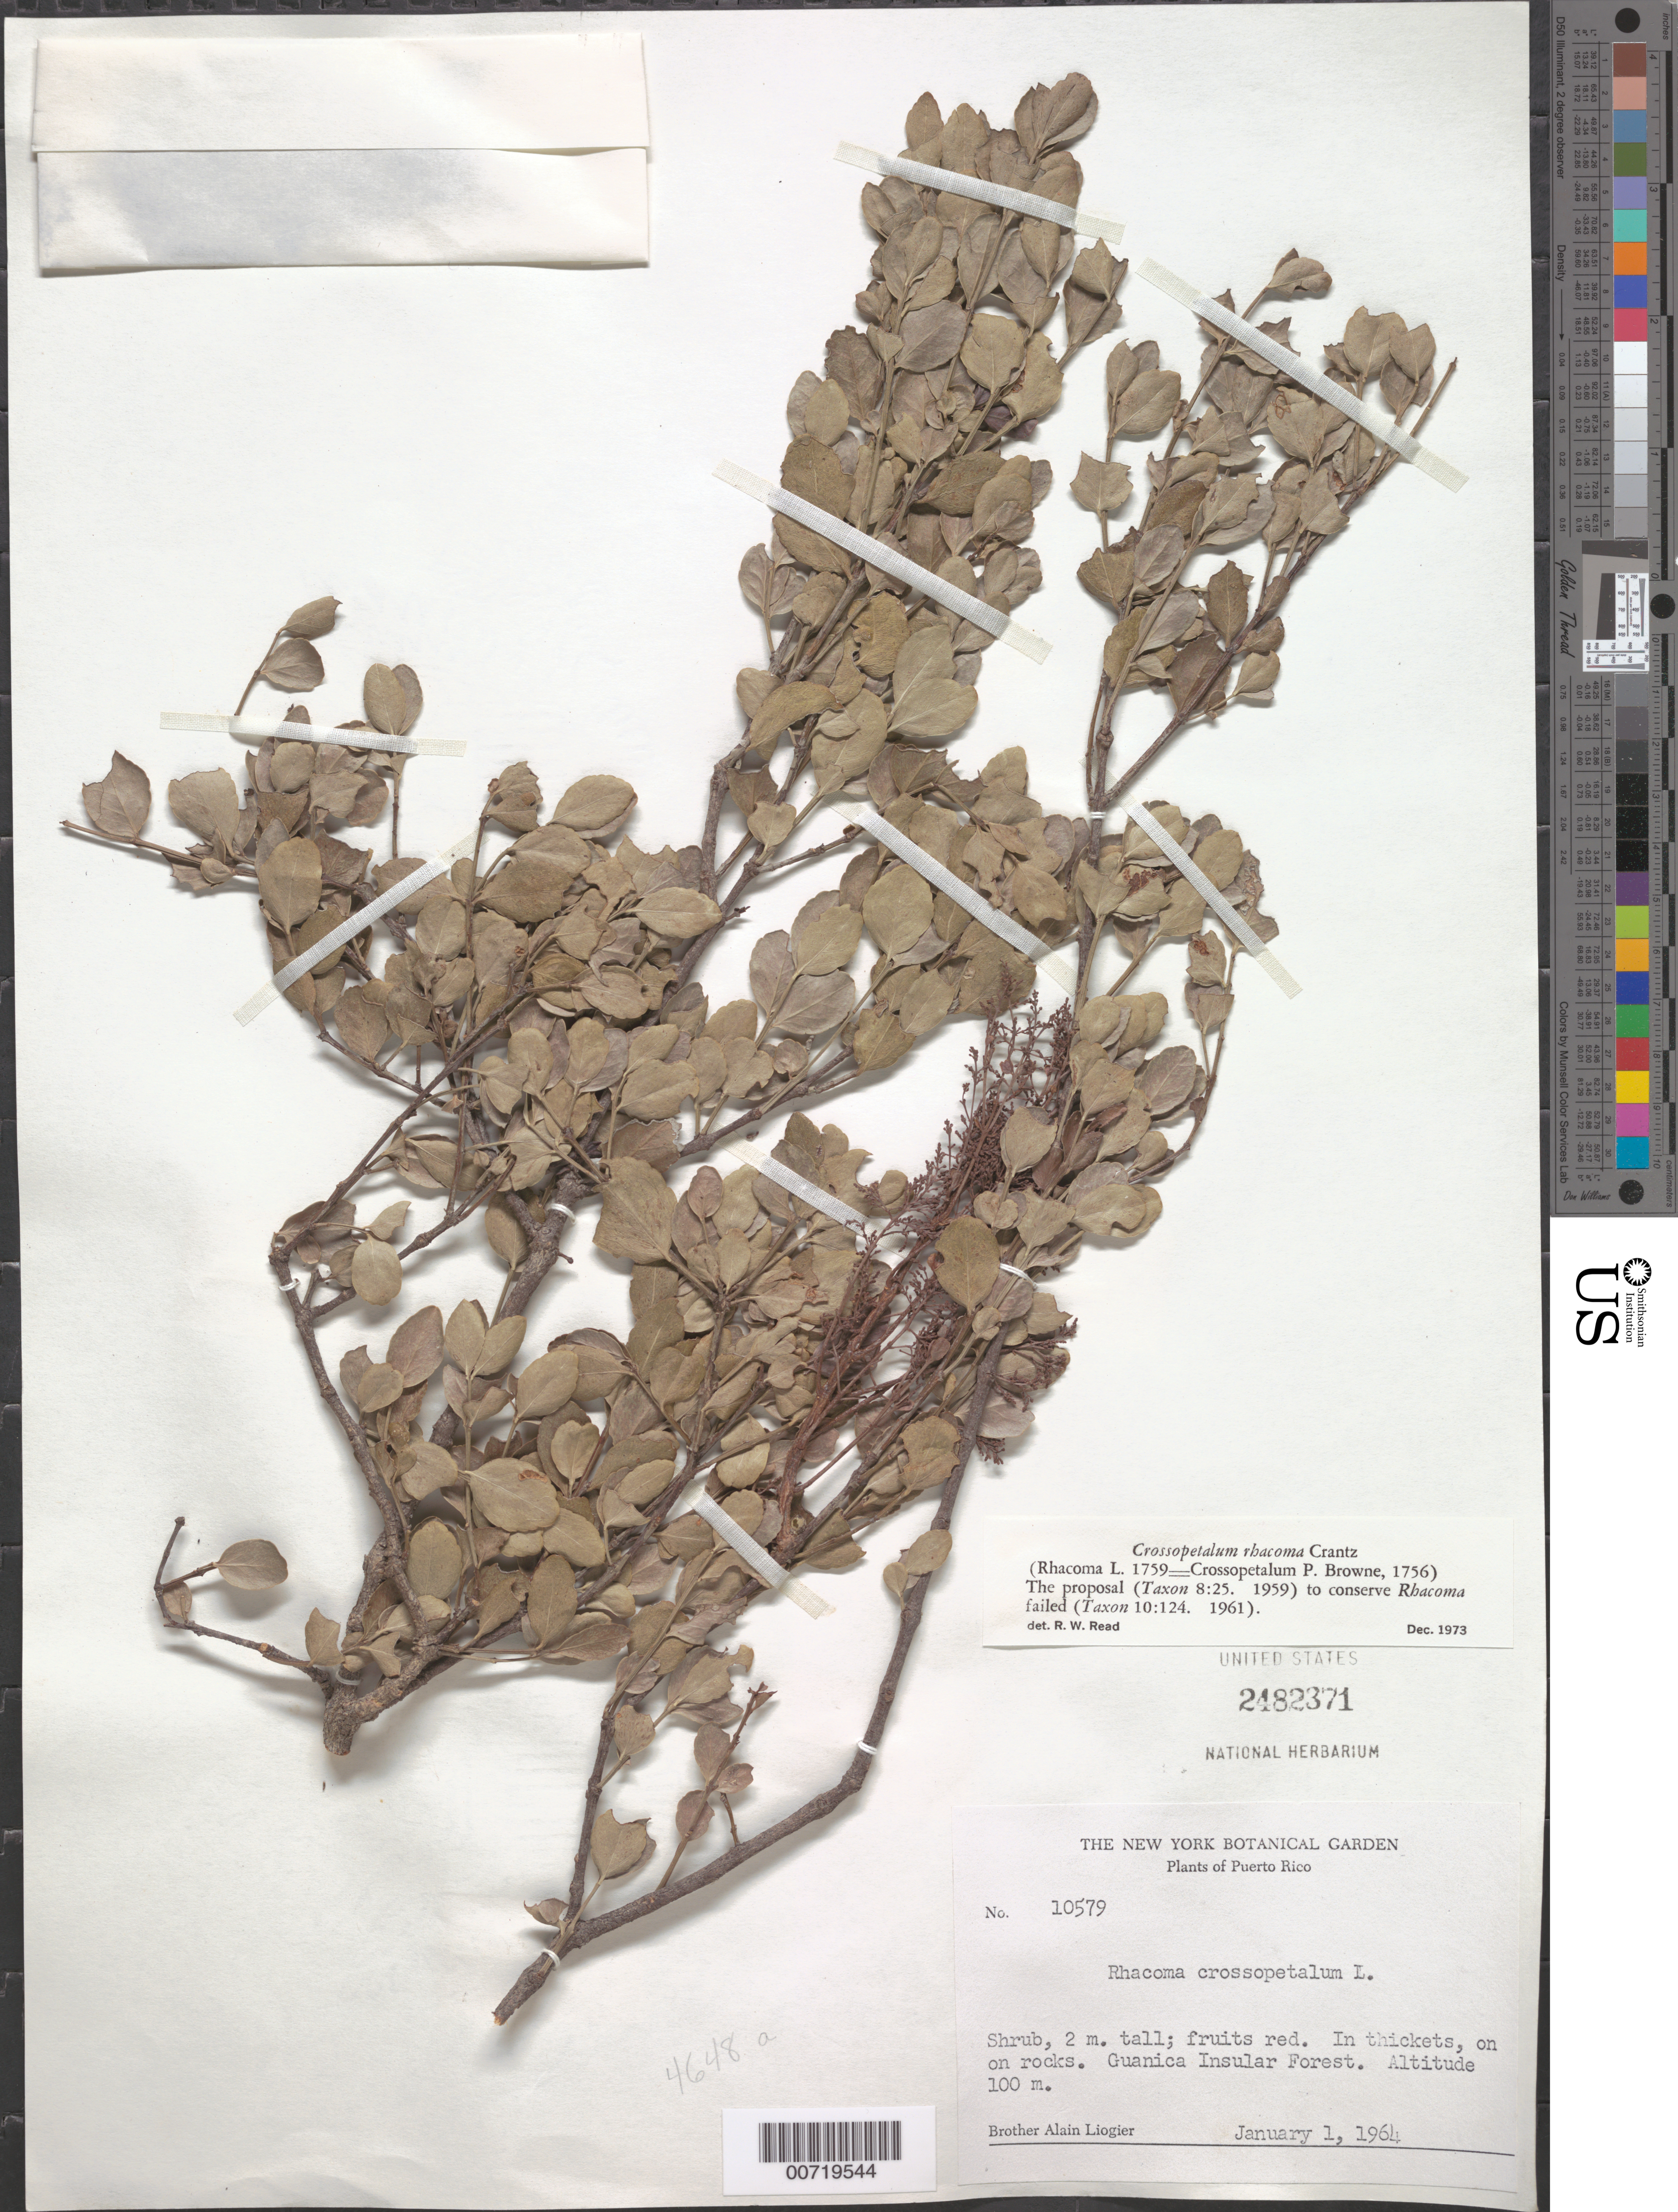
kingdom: Plantae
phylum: Tracheophyta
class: Magnoliopsida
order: Celastrales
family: Celastraceae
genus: Crossopetalum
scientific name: Crossopetalum rhacoma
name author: Crantz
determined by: Read, Robert W., (US), NMNH (UNITED STATES)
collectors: A. H. Liogier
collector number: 10579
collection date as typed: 01 Jan 1964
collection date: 1964-01-01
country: Puerto Rico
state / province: Guánica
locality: Guanica Insular Forest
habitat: In thickets, on rocks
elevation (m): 100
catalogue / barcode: US 2482371